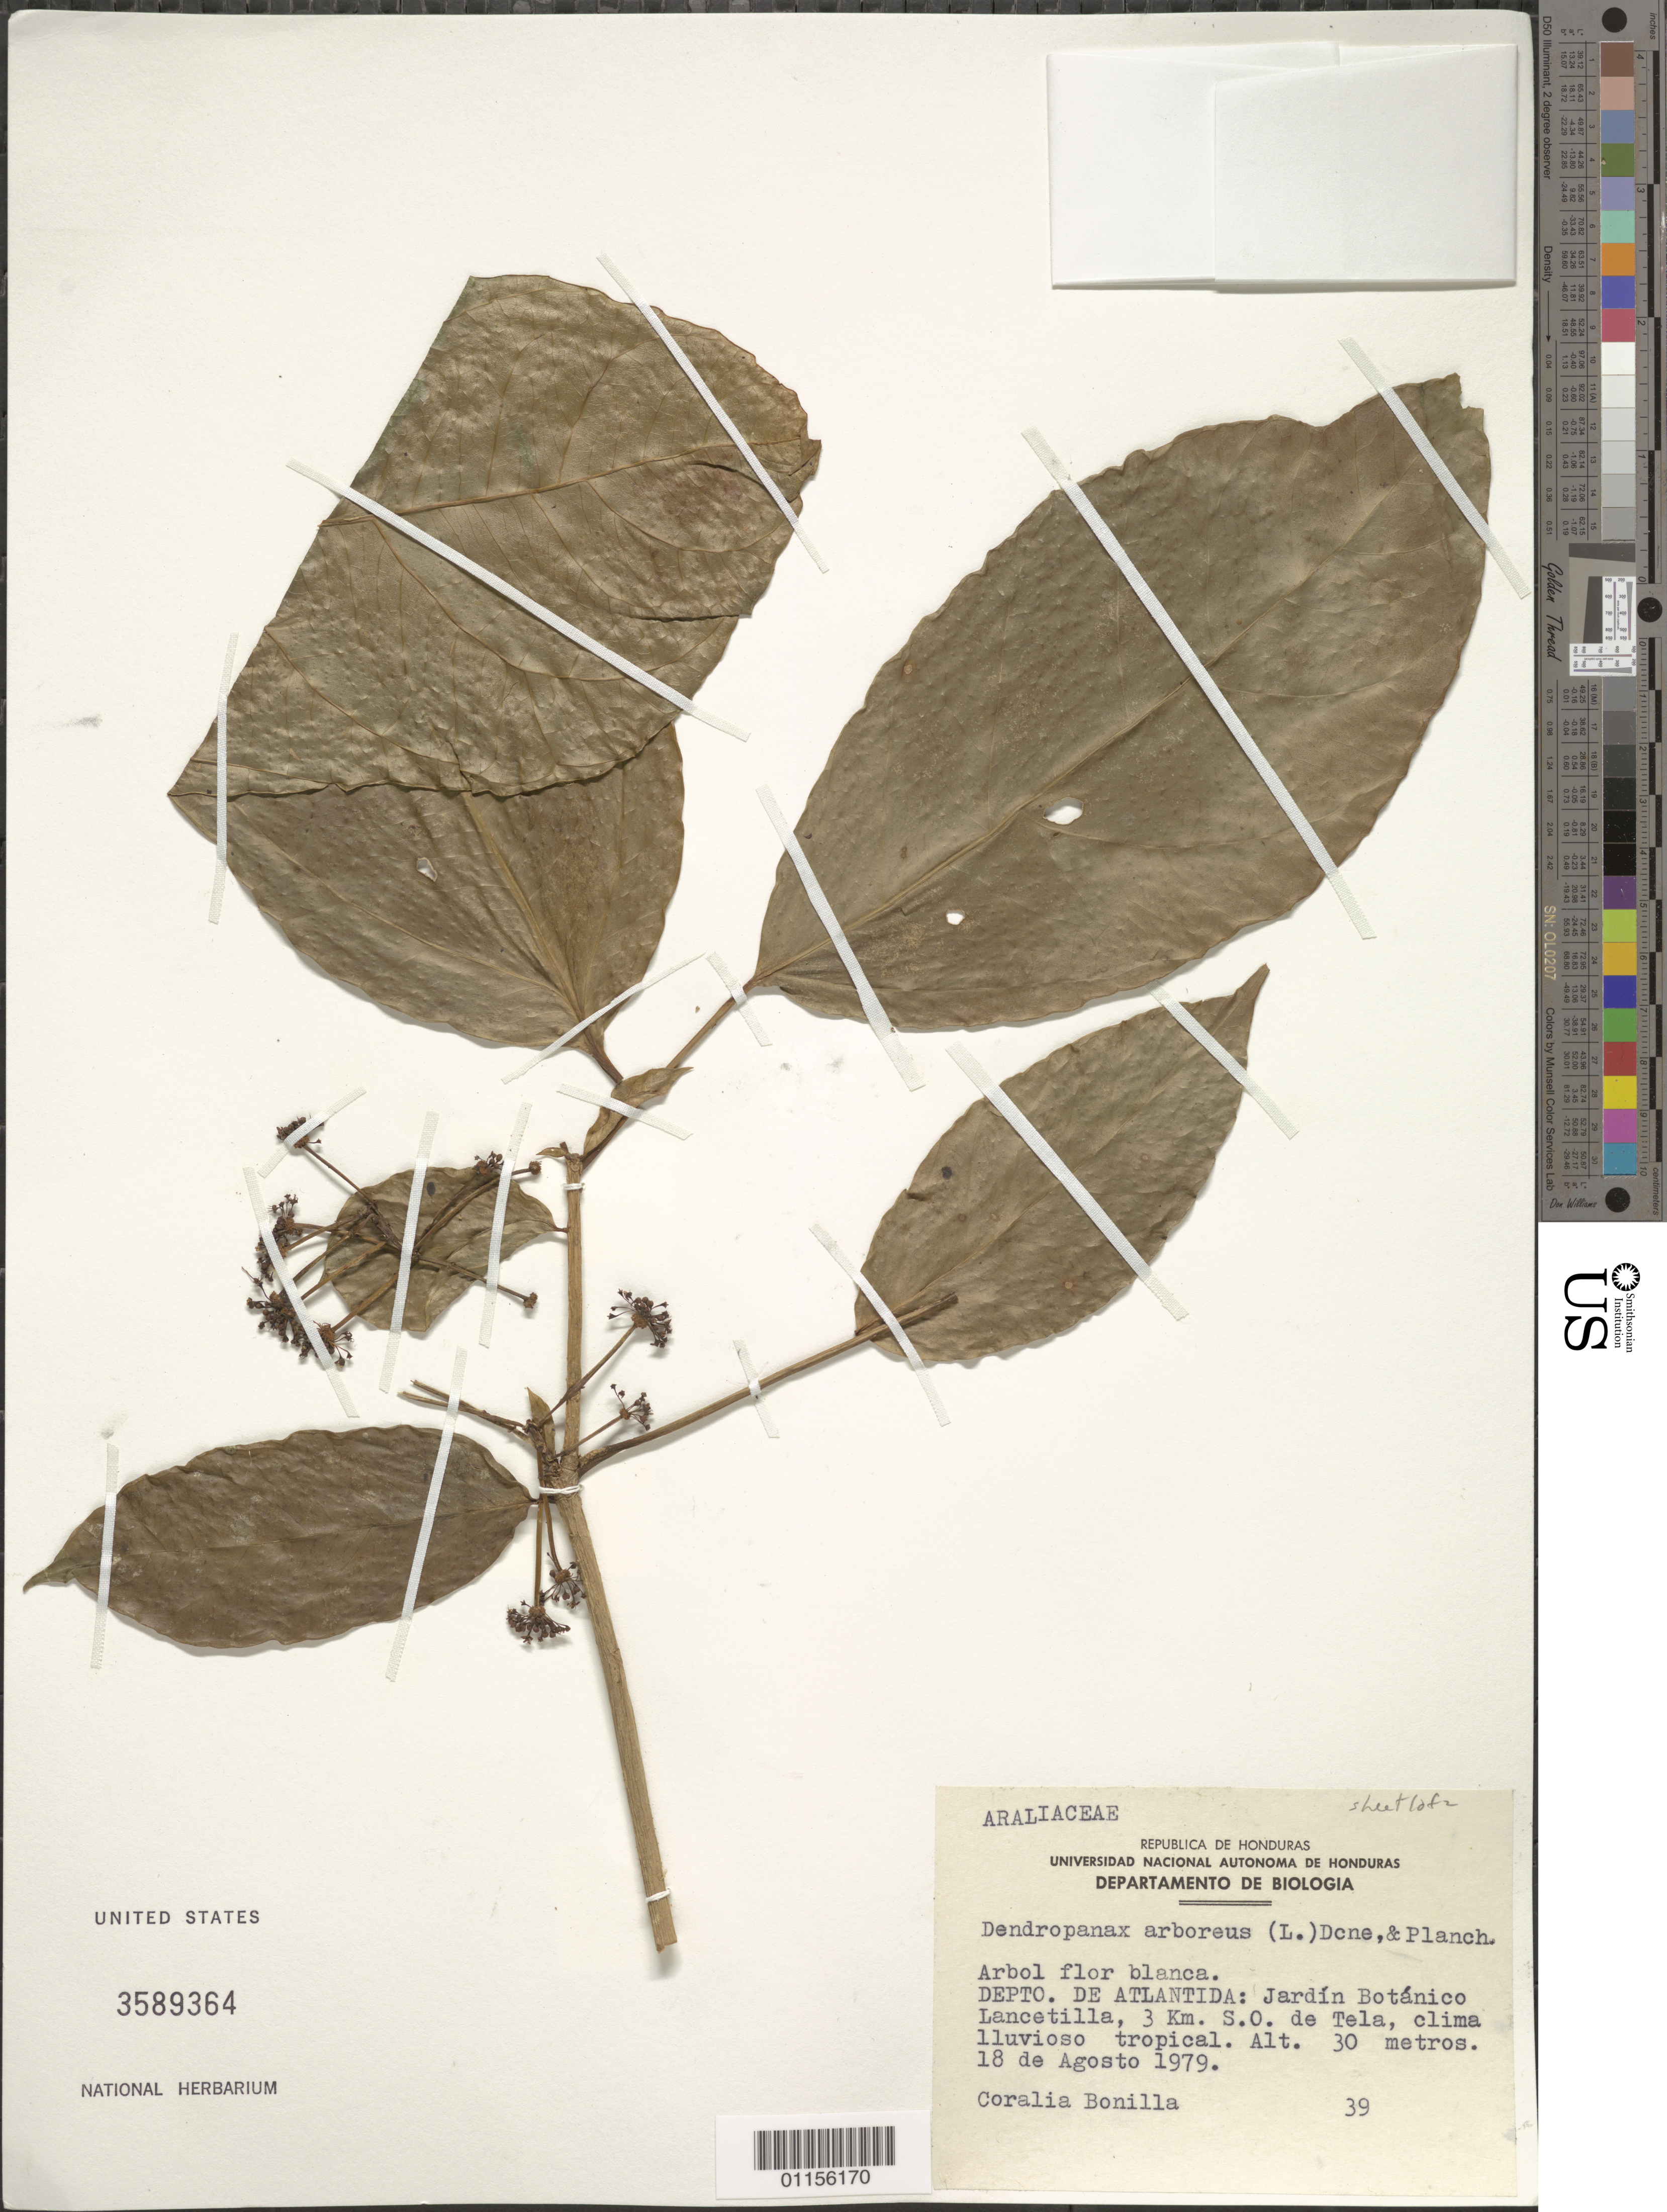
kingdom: Plantae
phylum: Tracheophyta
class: Magnoliopsida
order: Apiales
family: Araliaceae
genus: Dendropanax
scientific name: Dendropanax arboreus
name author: (L.) Decne. & Planch.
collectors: C. Bonilla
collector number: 39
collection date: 1979-08-18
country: Honduras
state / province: Atlántida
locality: Jardin Botanico Lancetilla, 3km SW of Tela.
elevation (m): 30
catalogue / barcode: US 3589364